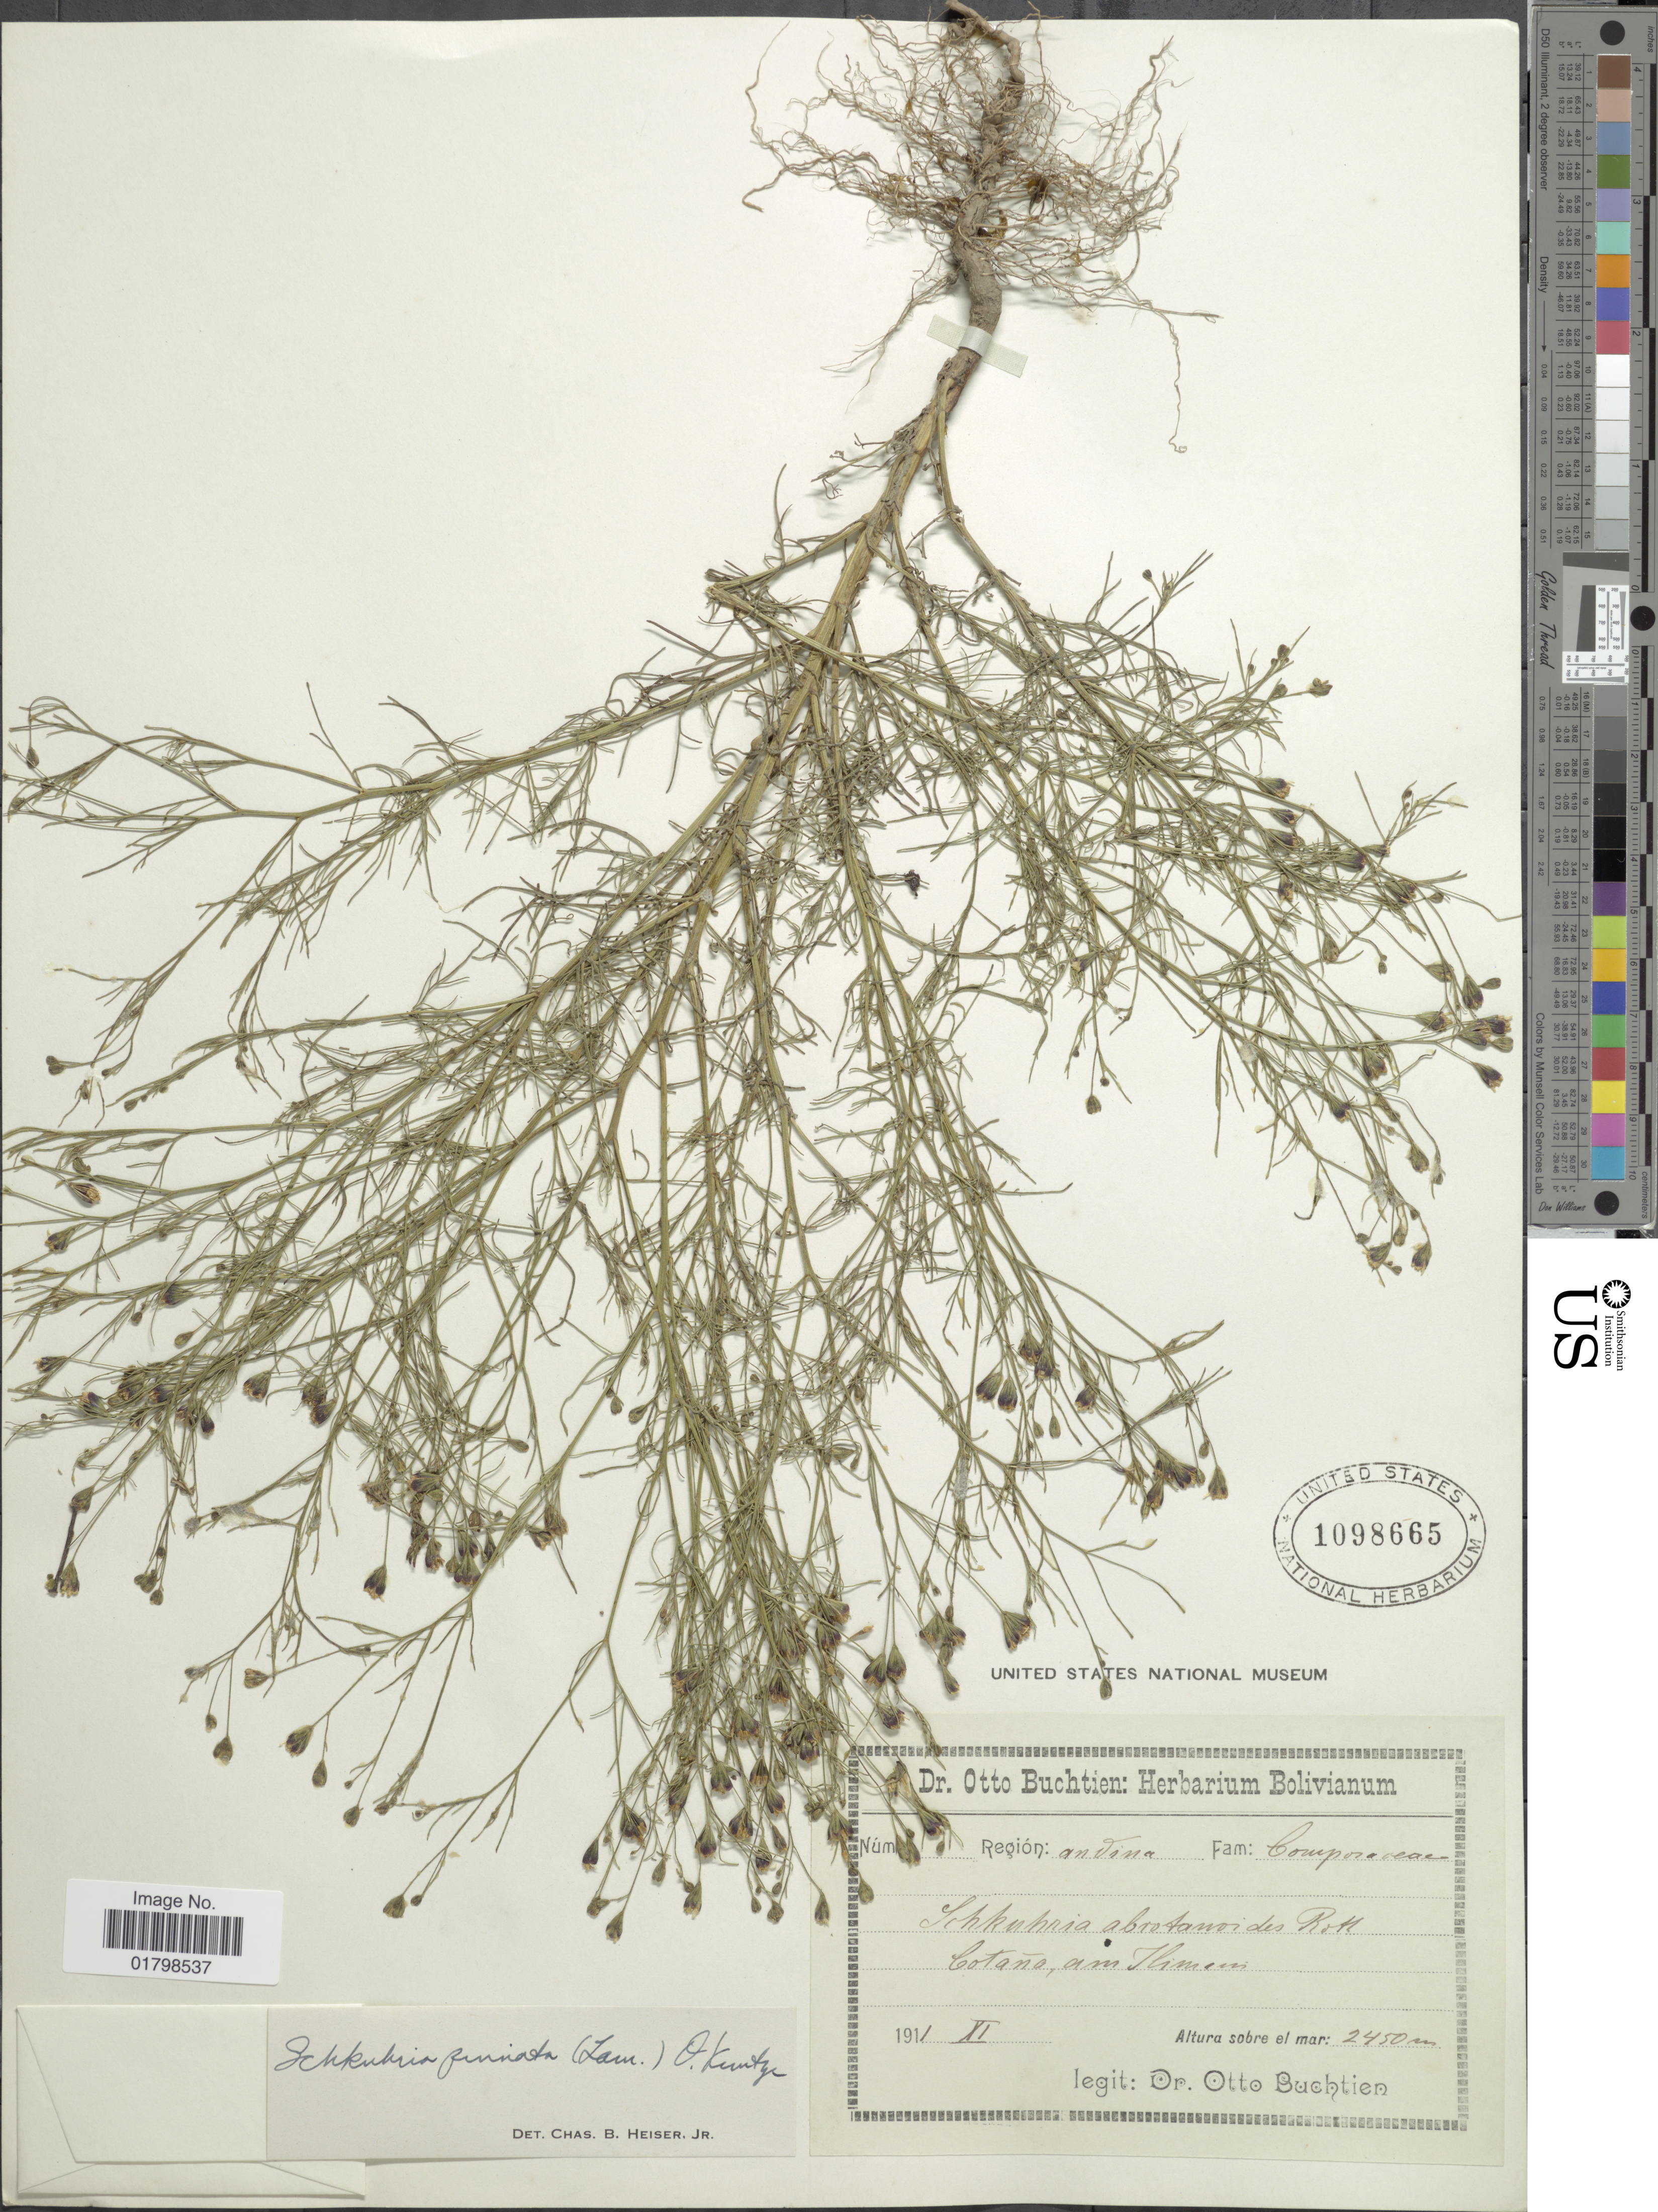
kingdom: Plantae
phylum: Tracheophyta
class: Magnoliopsida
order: Asterales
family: Asteraceae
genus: Schkuhria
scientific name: Schkuhria pinnata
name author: (Lam.) Kuntze ex Thell.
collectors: O. Buchtien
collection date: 1911-11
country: Bolivia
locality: Region Anvina, Cotana, am Himeni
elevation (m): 2450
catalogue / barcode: US 1098665